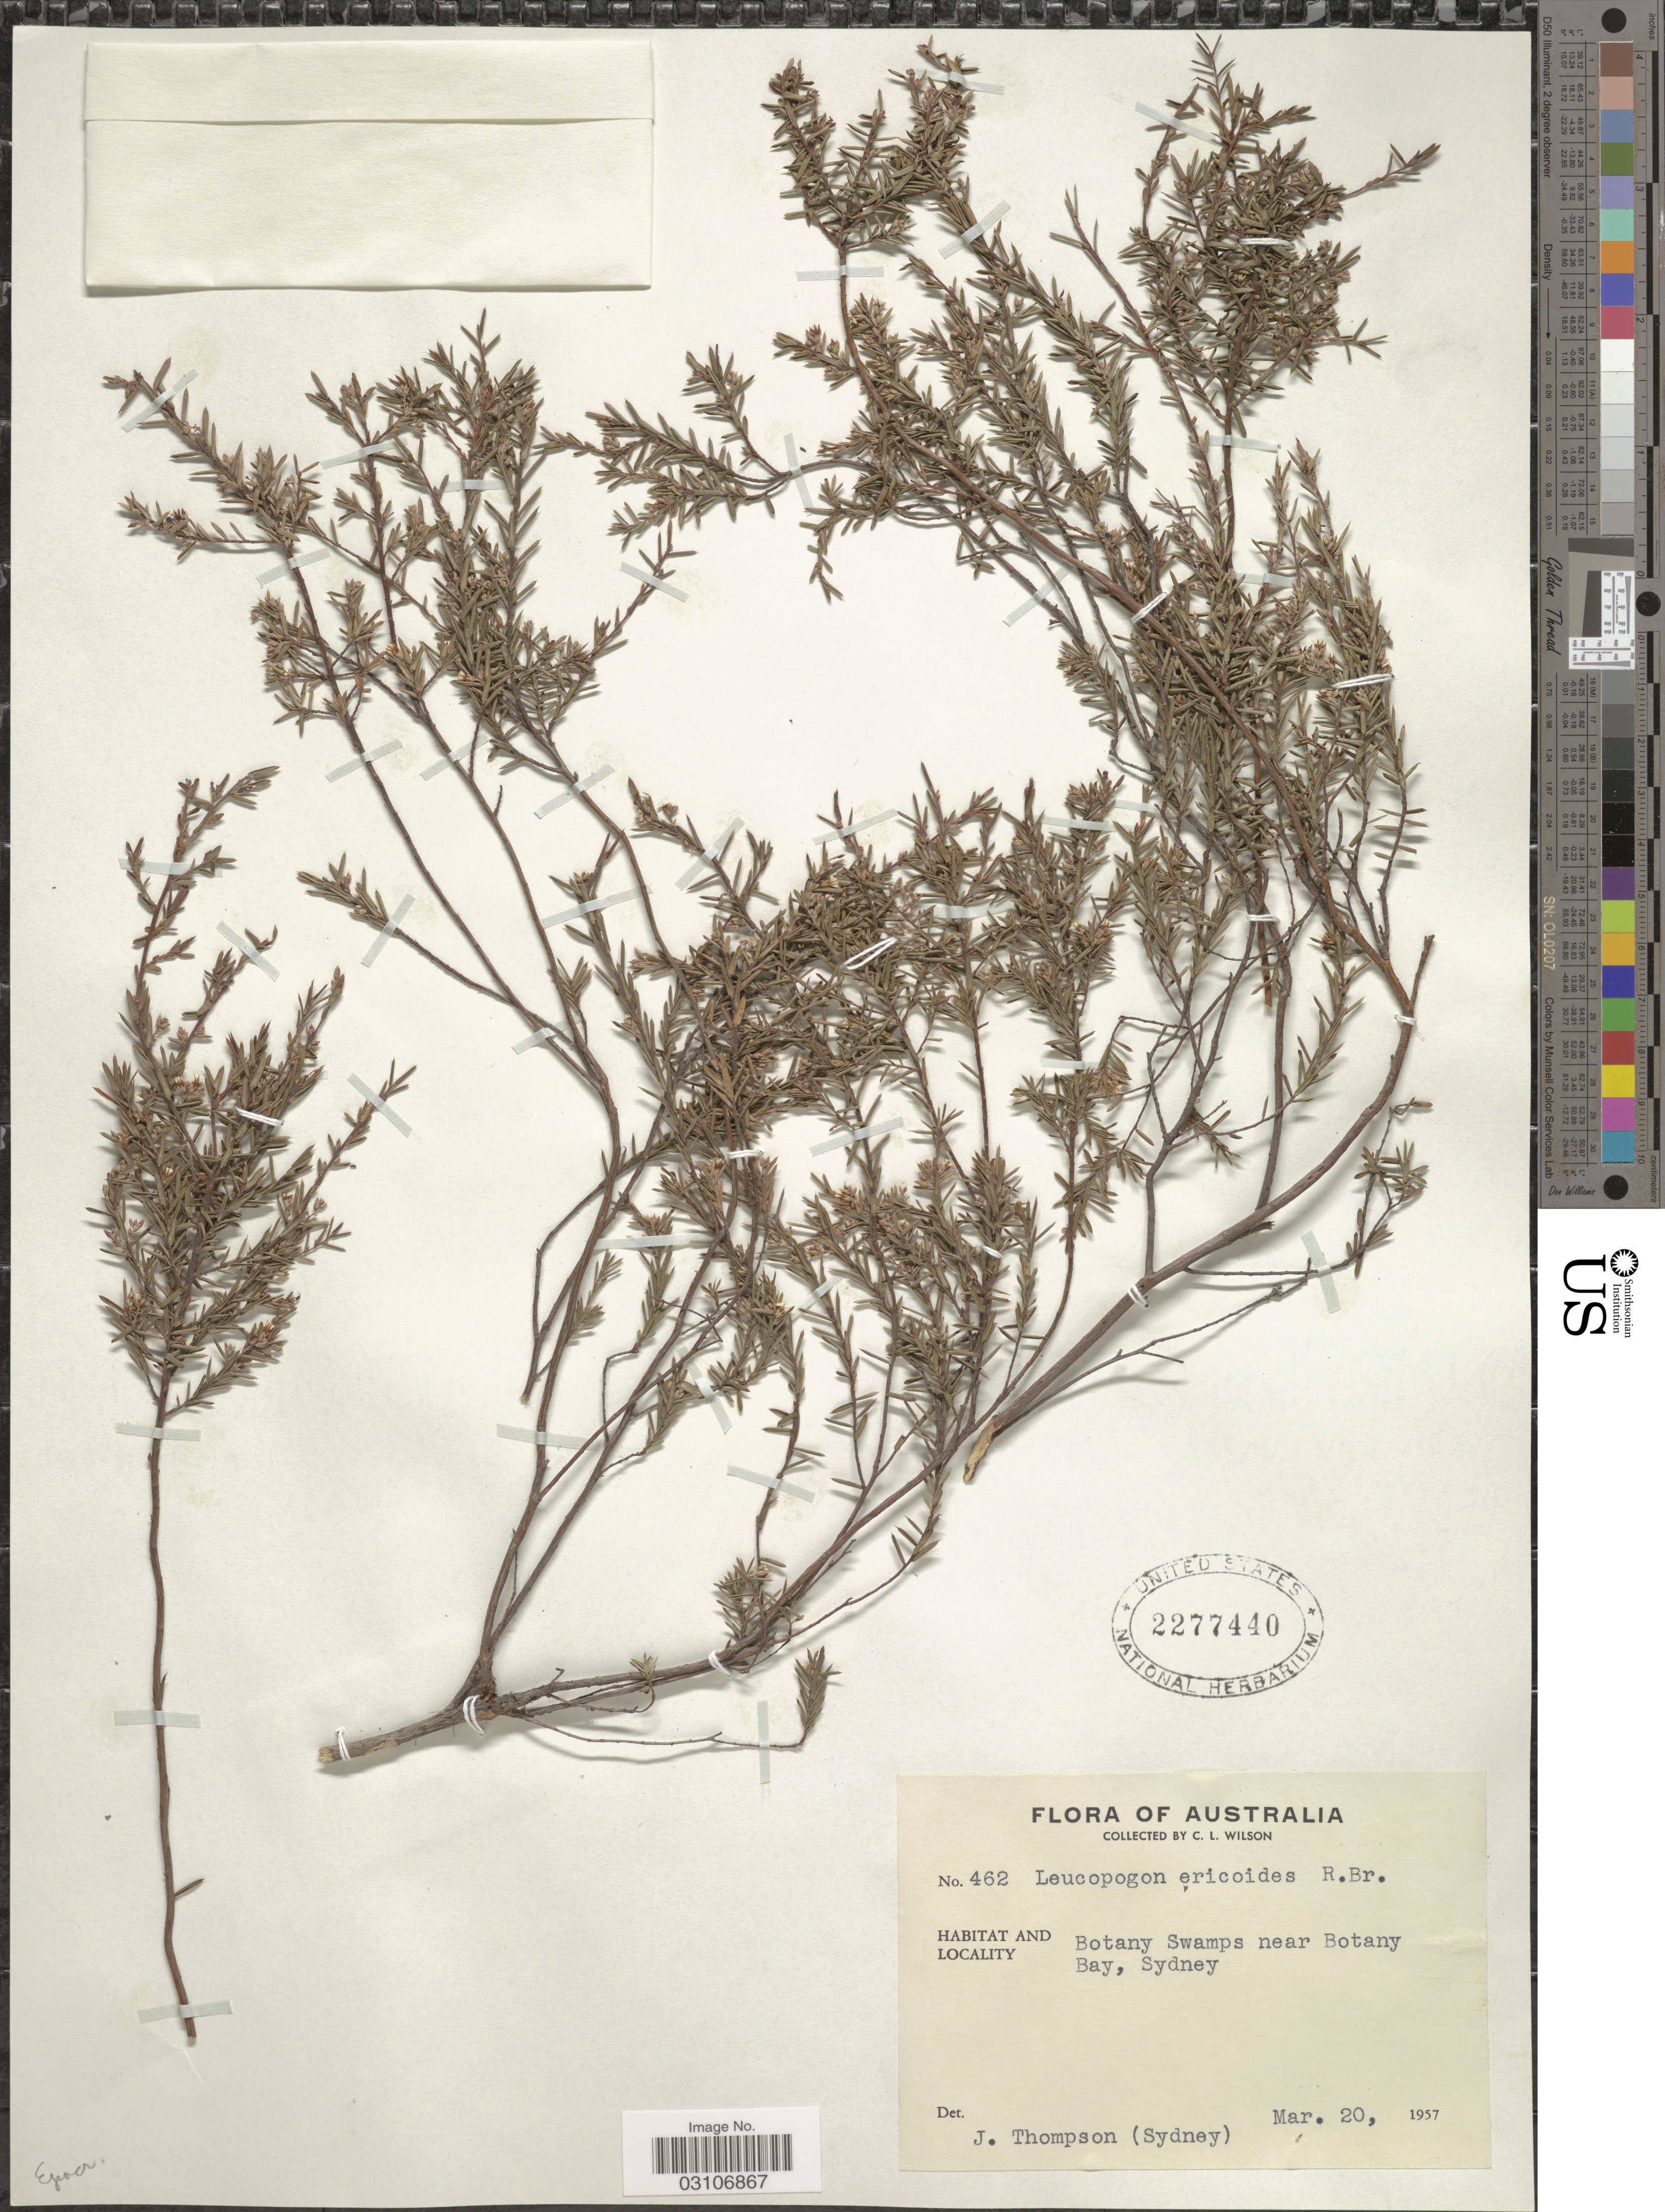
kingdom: Plantae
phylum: Tracheophyta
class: Magnoliopsida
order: Ericales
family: Ericaceae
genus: Leucopogon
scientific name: Leucopogon ericoides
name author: R. Br.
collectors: C. L. Wilson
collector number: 462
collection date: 1957-03-20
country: Australia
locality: Botany Swamps near Botany Bay, Sydney.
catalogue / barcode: US 2277440